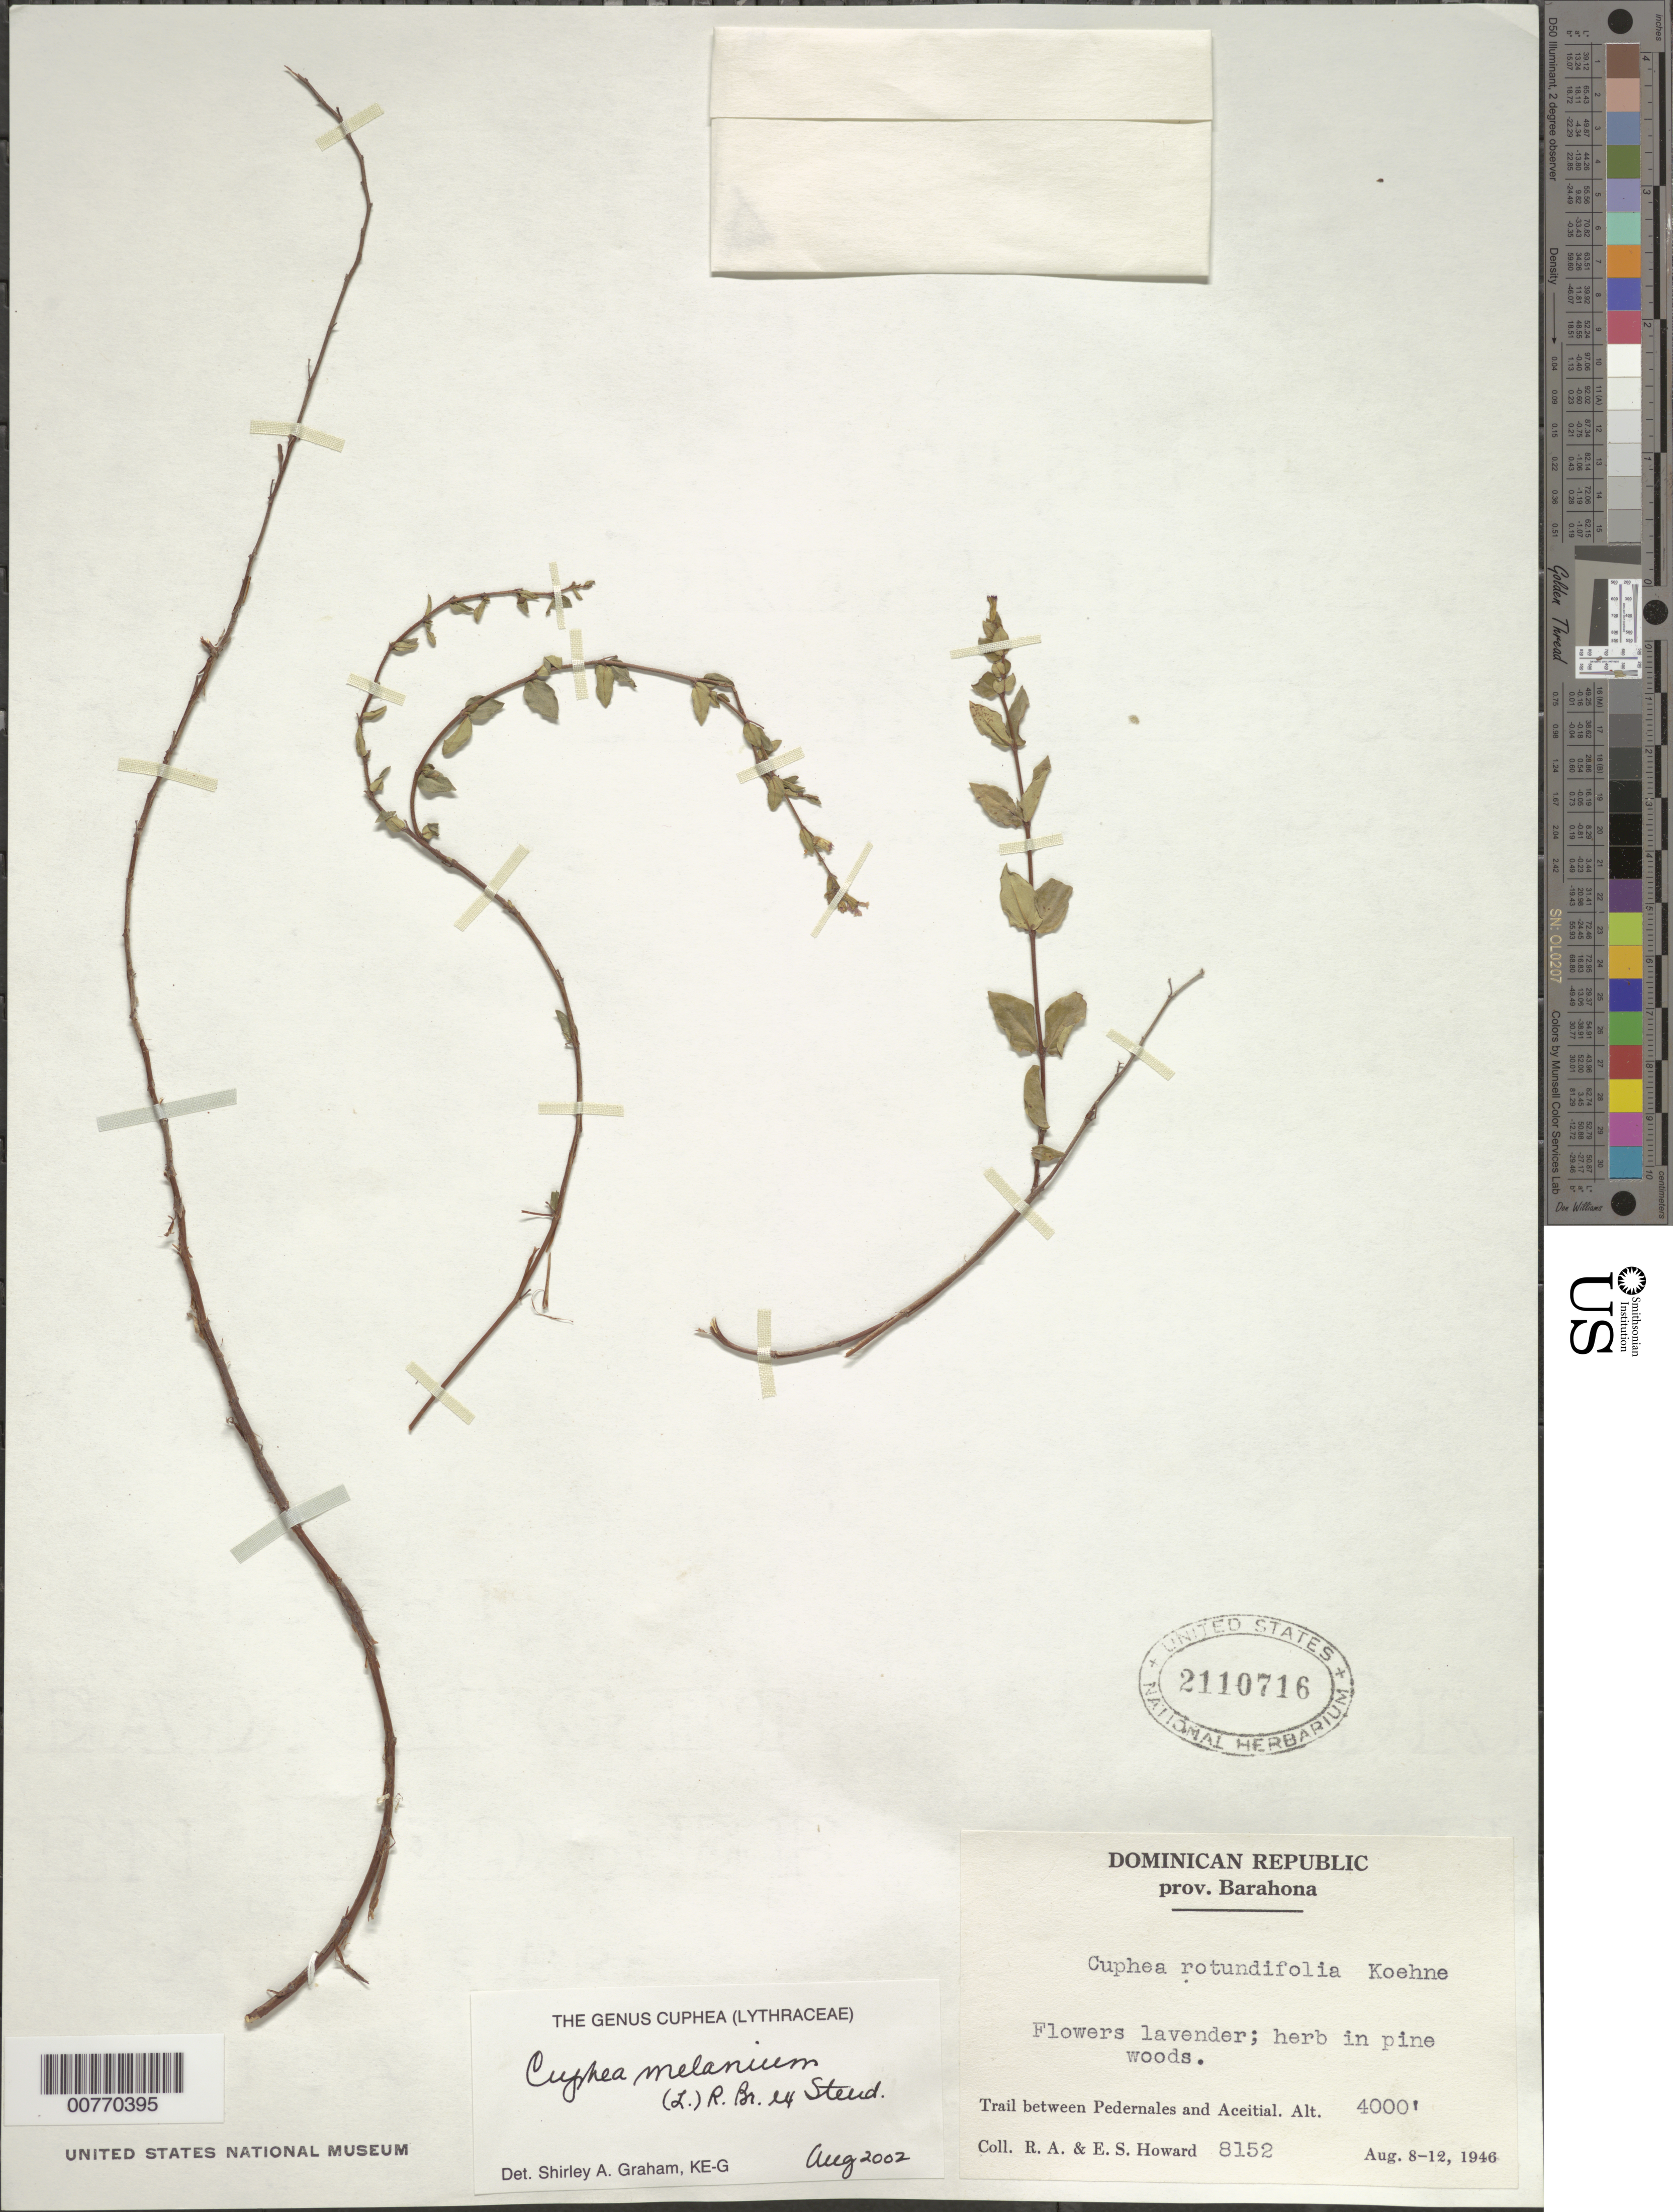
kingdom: Plantae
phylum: Tracheophyta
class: Magnoliopsida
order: Myrtales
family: Lythraceae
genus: Cuphea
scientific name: Cuphea melanium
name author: (L.) Cramer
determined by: Graham, Shirley Ann Tousch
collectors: R. A. Howard & E. S. Howard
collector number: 8152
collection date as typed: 08 Aug 1946 to 12 Aug 1946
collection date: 1946-08-08/1946-08-12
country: Dominican Republic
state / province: Barahona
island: Hispaniola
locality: Trail between Pedernales and Aceital.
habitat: Pine woods.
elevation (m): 1219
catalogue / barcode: US 2110716